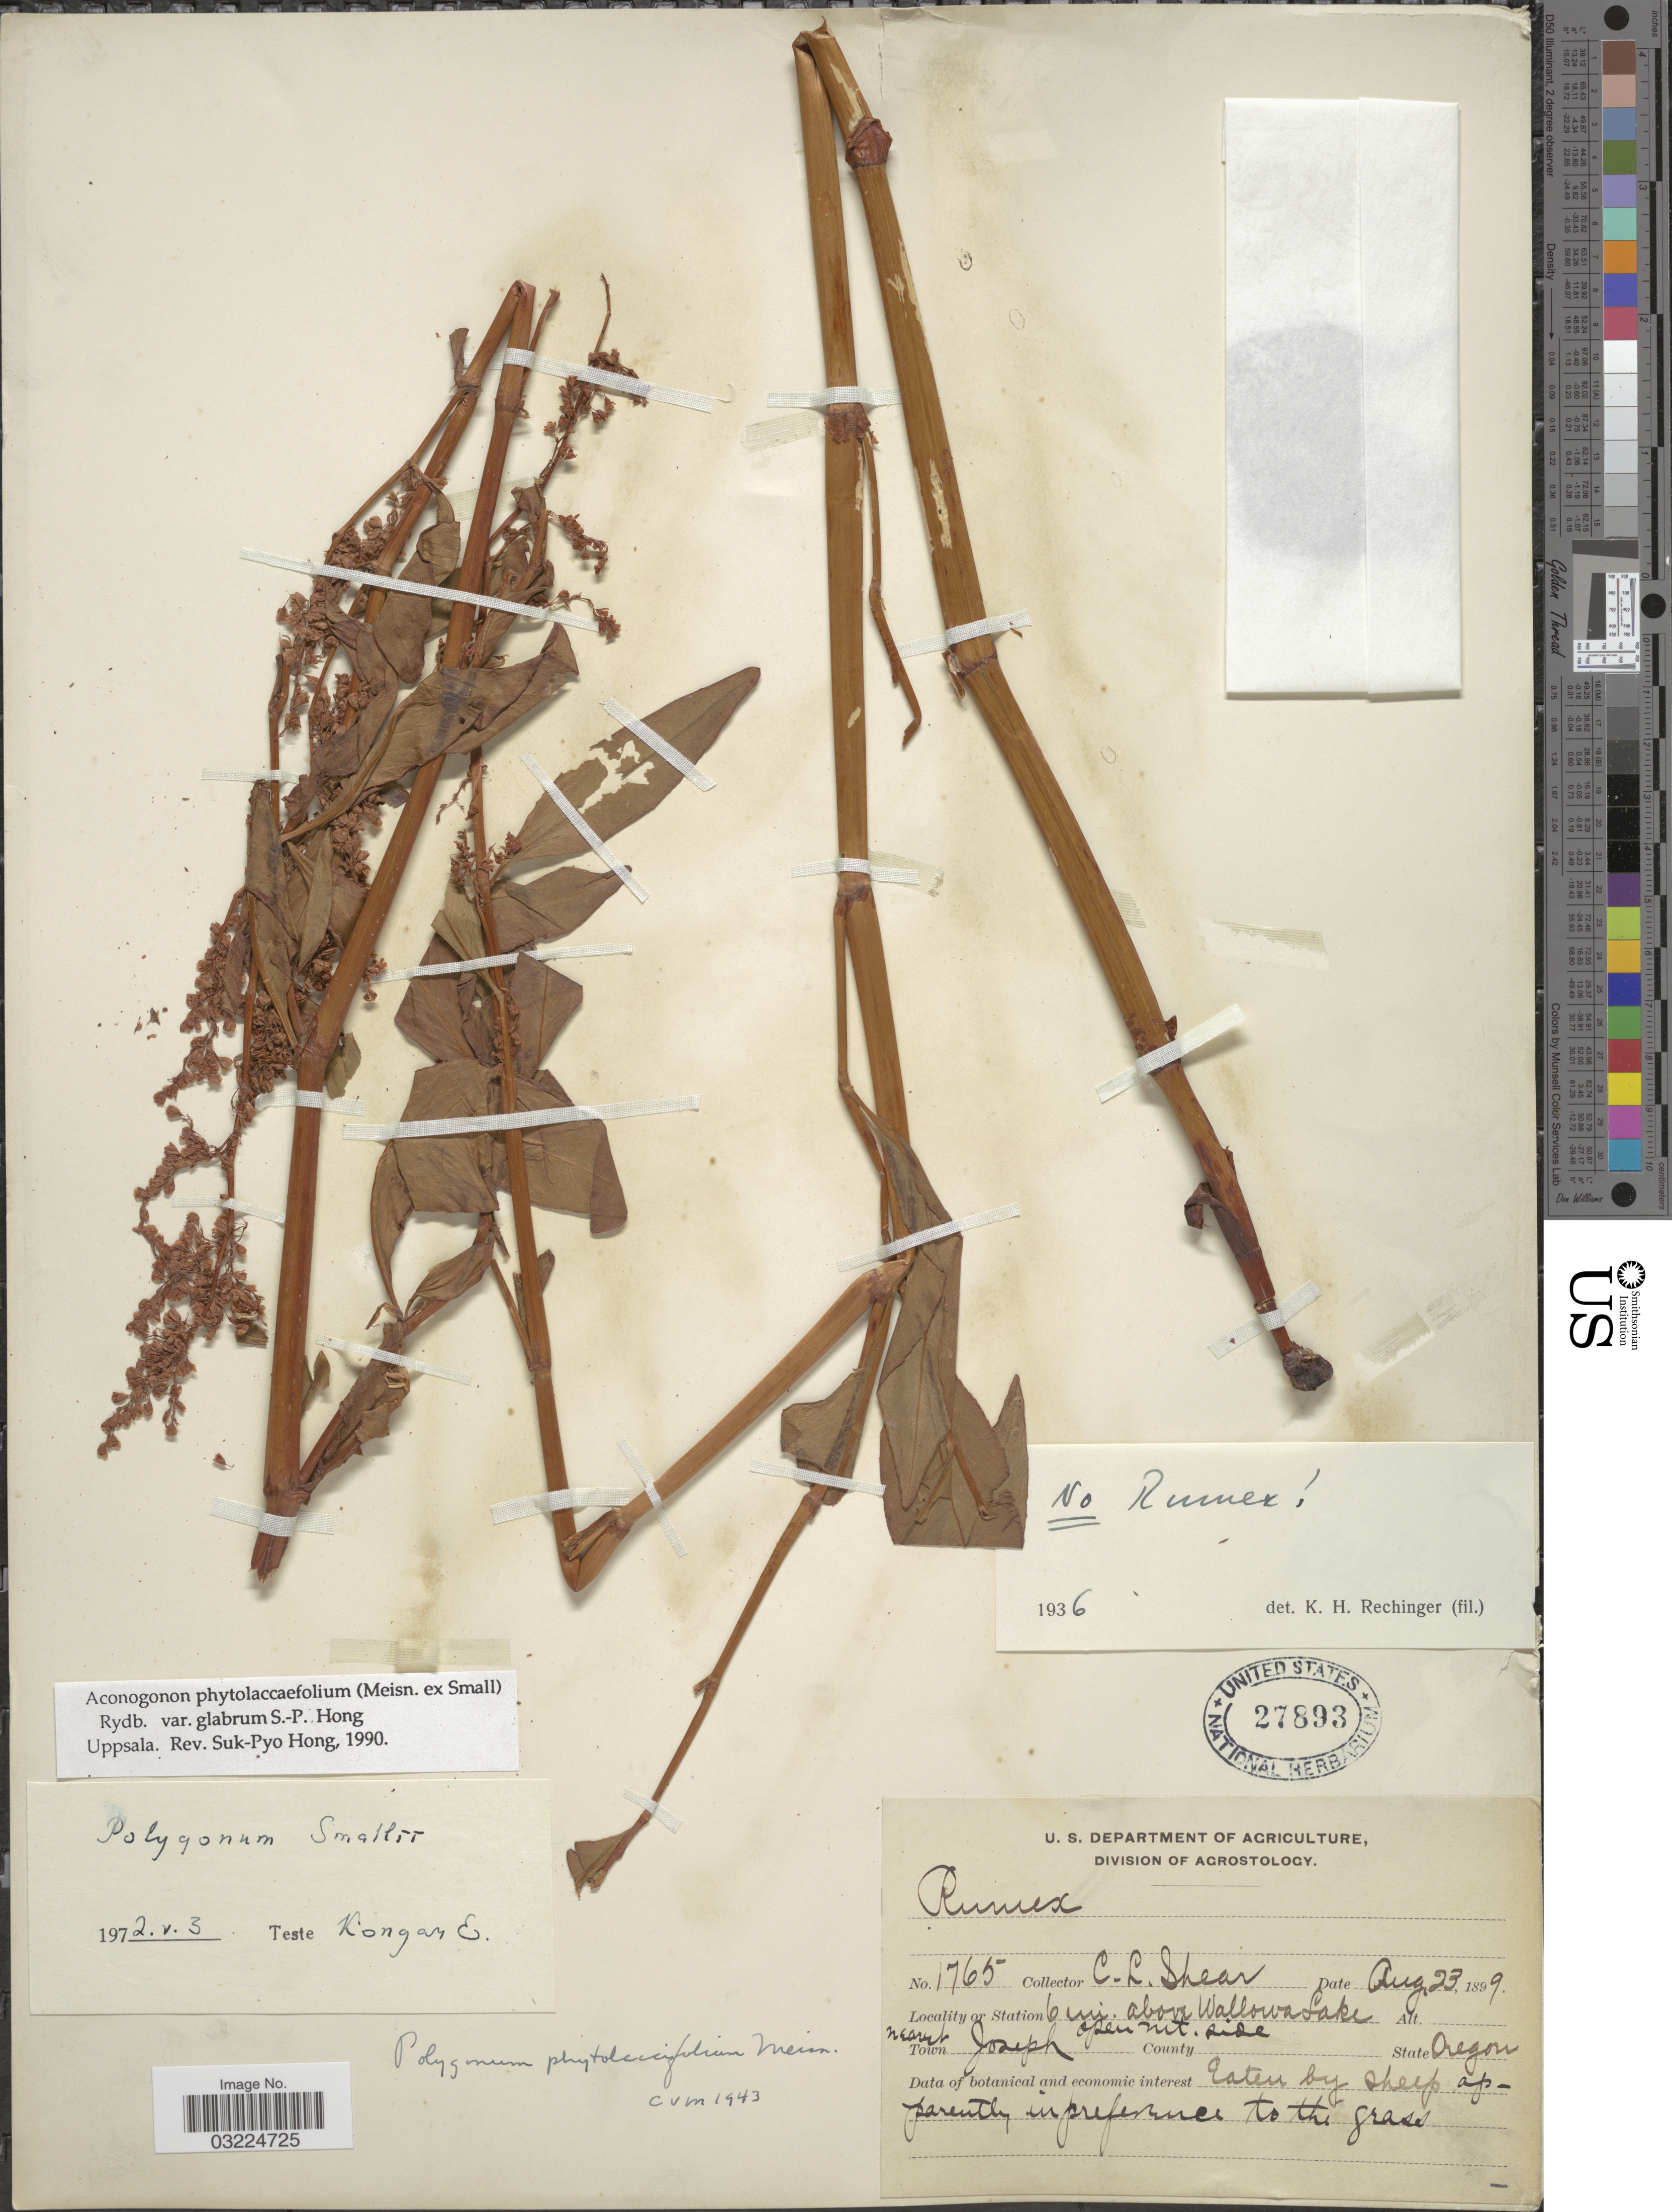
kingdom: Plantae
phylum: Tracheophyta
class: Magnoliopsida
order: Caryophyllales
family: Polygonaceae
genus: Koenigia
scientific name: Koenigia phytolaccifolia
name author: (Meisn. ex Small) T.M. Schust. & Reveal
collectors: C. L. Shear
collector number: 1765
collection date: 1899-08-23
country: United States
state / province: Oregon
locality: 6 mi. above Wallowa Lake near Joseph open mt. side.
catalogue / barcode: US 27893